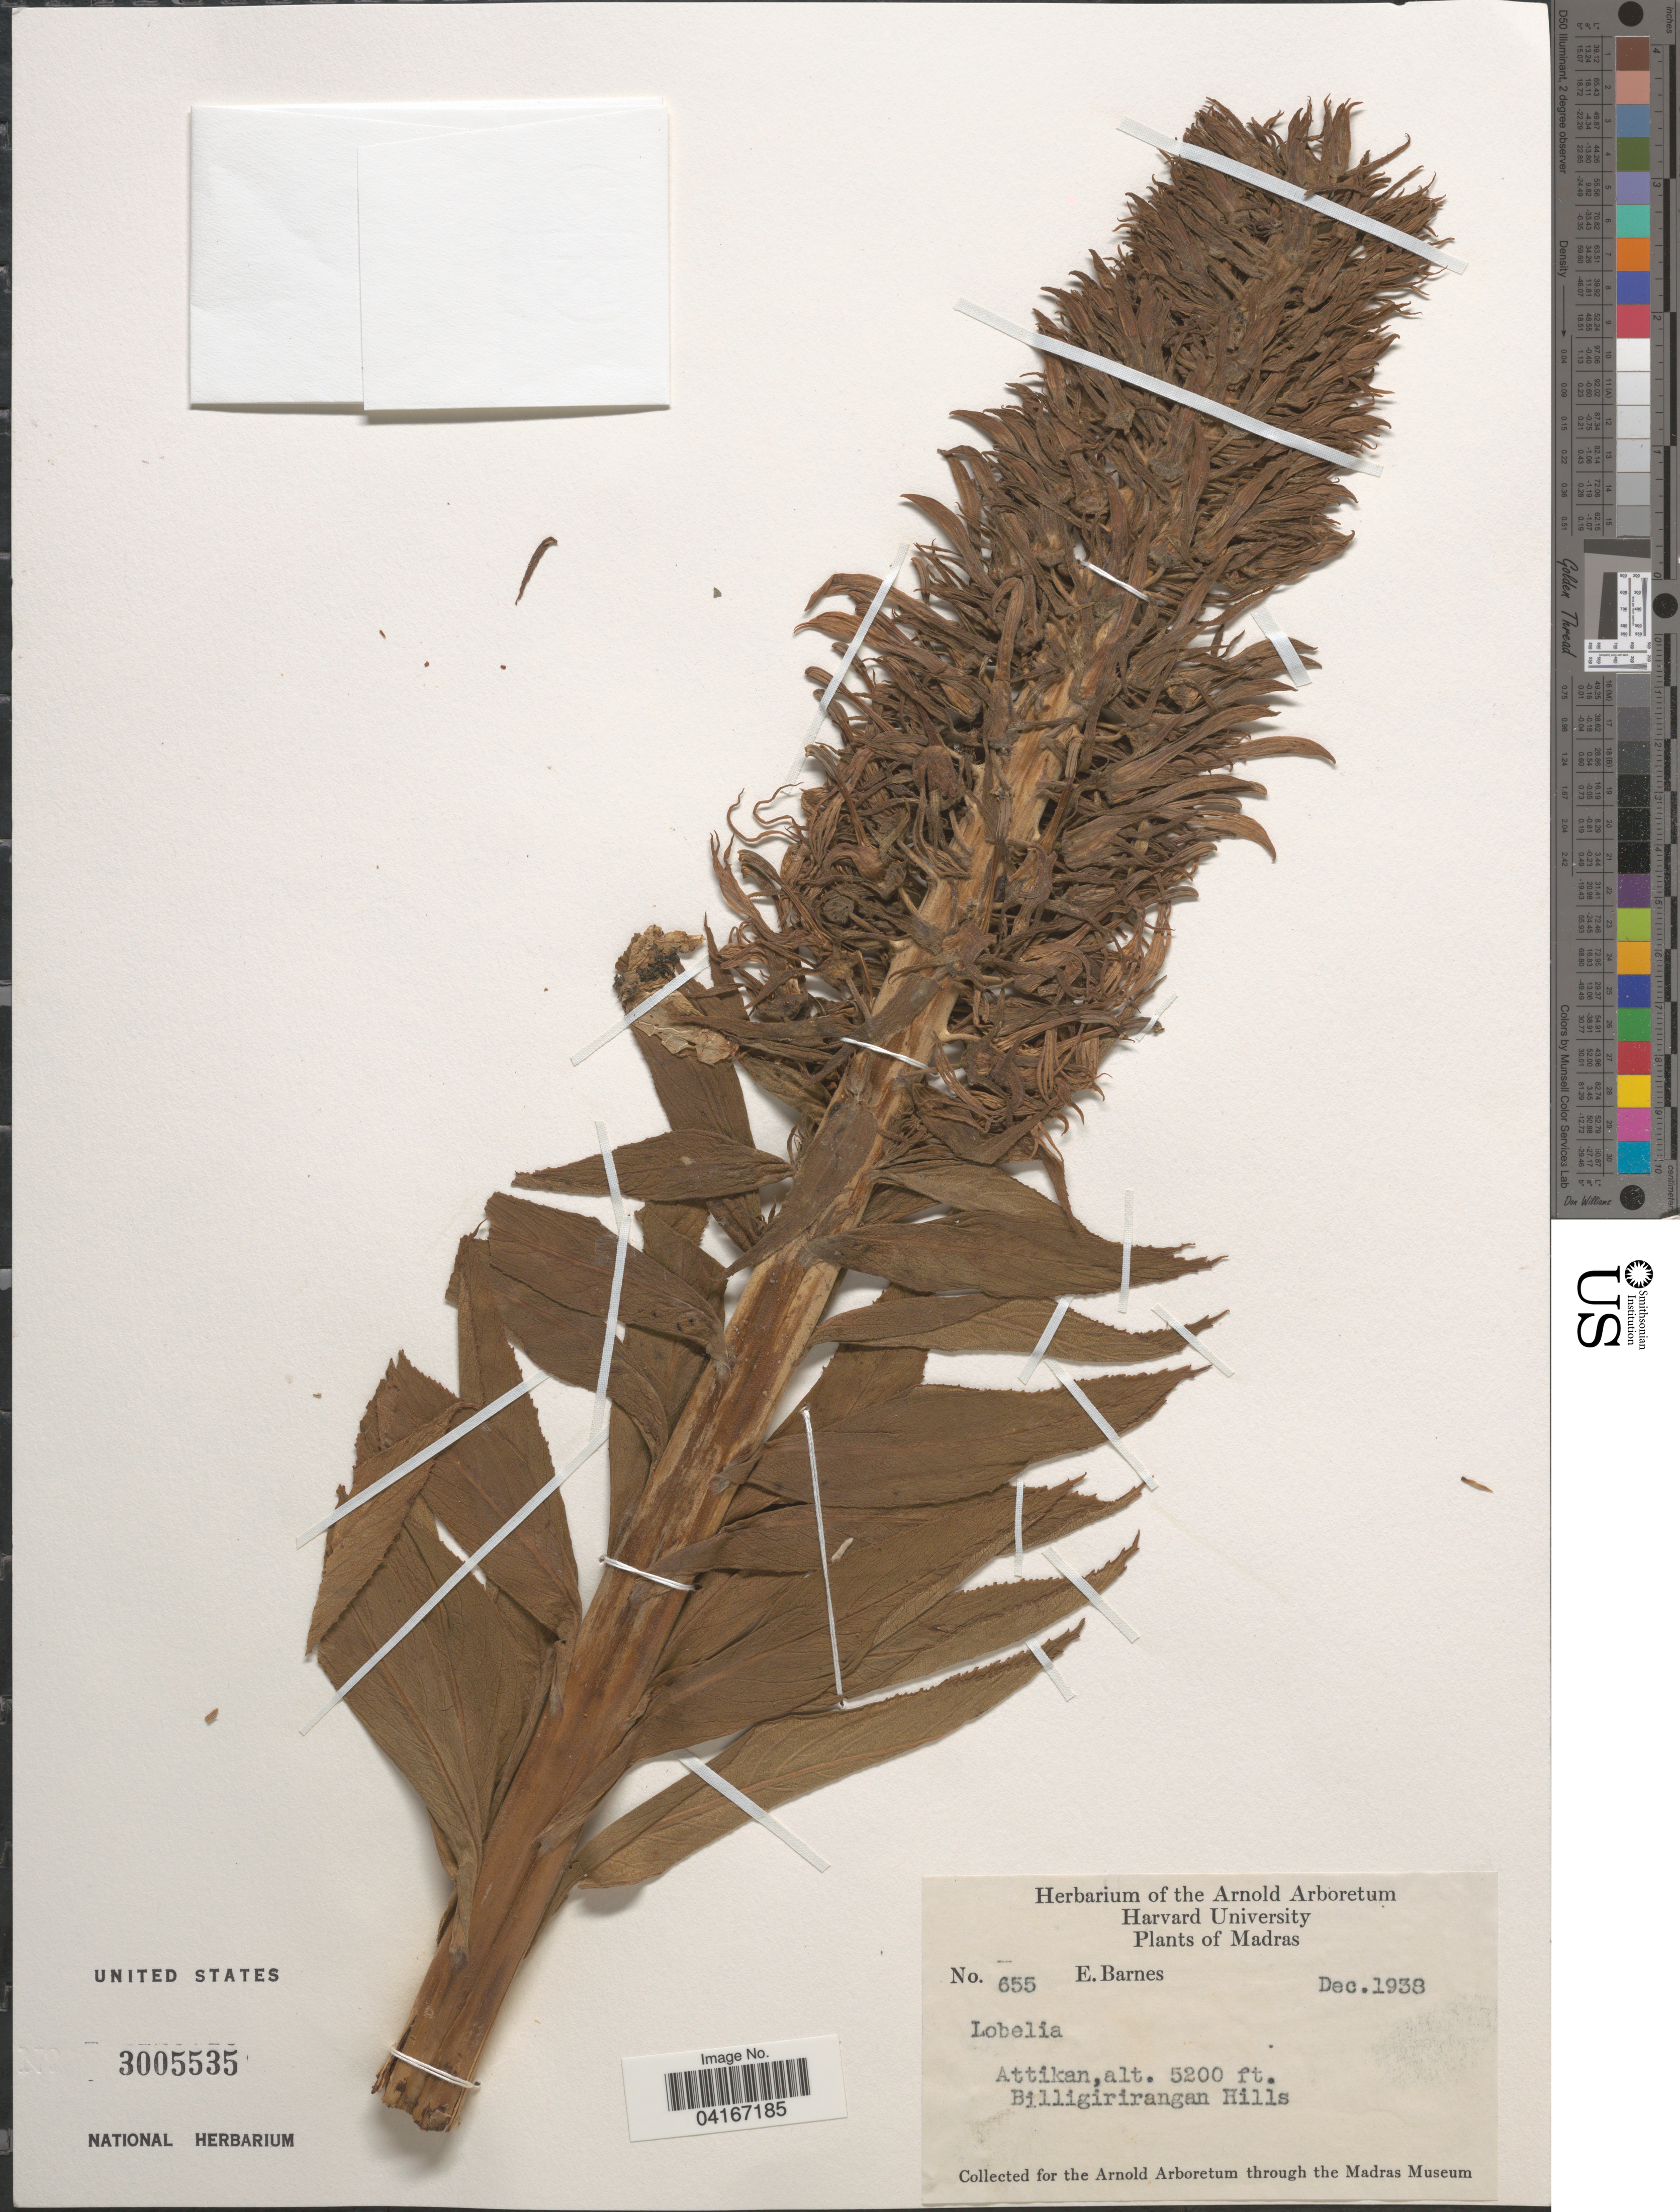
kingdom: Plantae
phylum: Tracheophyta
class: Magnoliopsida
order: Asterales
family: Campanulaceae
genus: Lobelia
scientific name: Lobelia sp.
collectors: E. Barnes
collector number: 655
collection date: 1938-12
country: India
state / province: Karnataka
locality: Madras. Attikan. Billigiriangan Hills.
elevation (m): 1585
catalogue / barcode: US 3005535